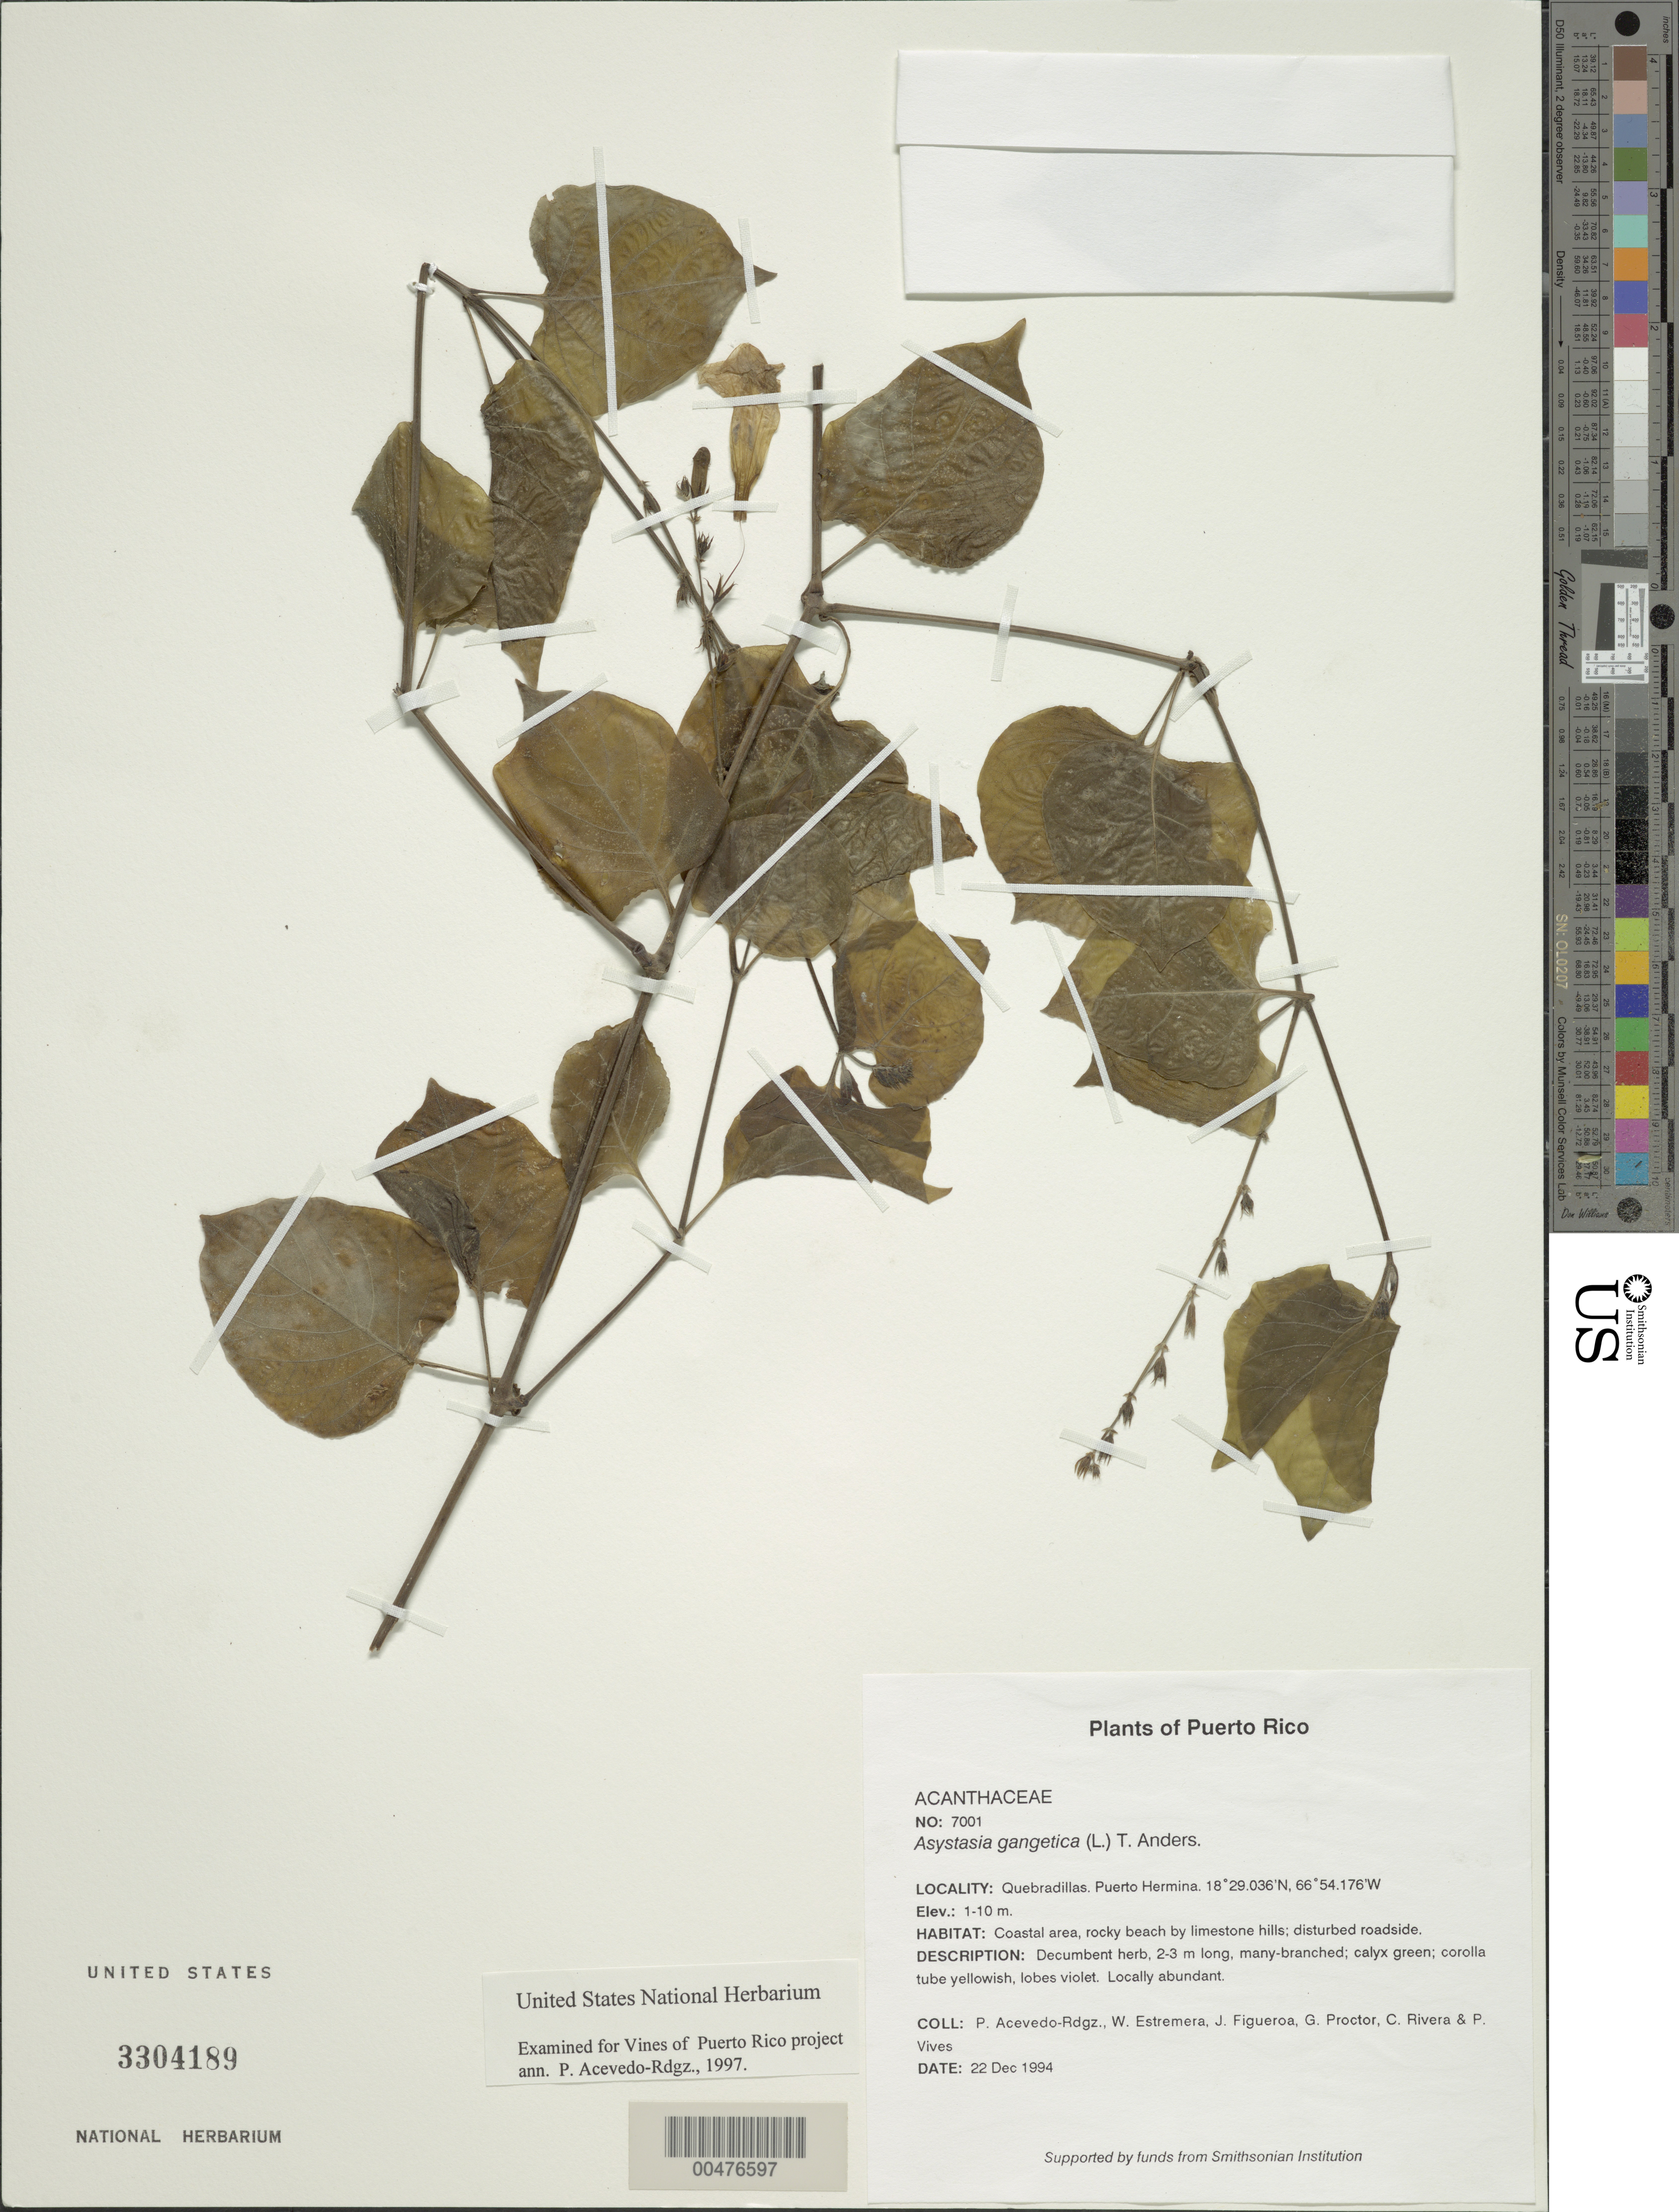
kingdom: Plantae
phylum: Tracheophyta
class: Magnoliopsida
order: Lamiales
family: Acanthaceae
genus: Asystasia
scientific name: Asystasia gangetica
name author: (L.) T. Anderson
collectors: P. Acevedo-Rodr., W. Estremera, J. Figueroa, G. R. Proctor, C. Rivera & P. Vives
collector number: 7001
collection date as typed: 22 Dec 1994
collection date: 1994-12-22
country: Puerto Rico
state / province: Quebradillas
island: Puerto Rico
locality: Quebradillas. Puerto Hermina.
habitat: Coastal area, rocky beach by limestone hills; disturbed roadside.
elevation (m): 1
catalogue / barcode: US 3304189